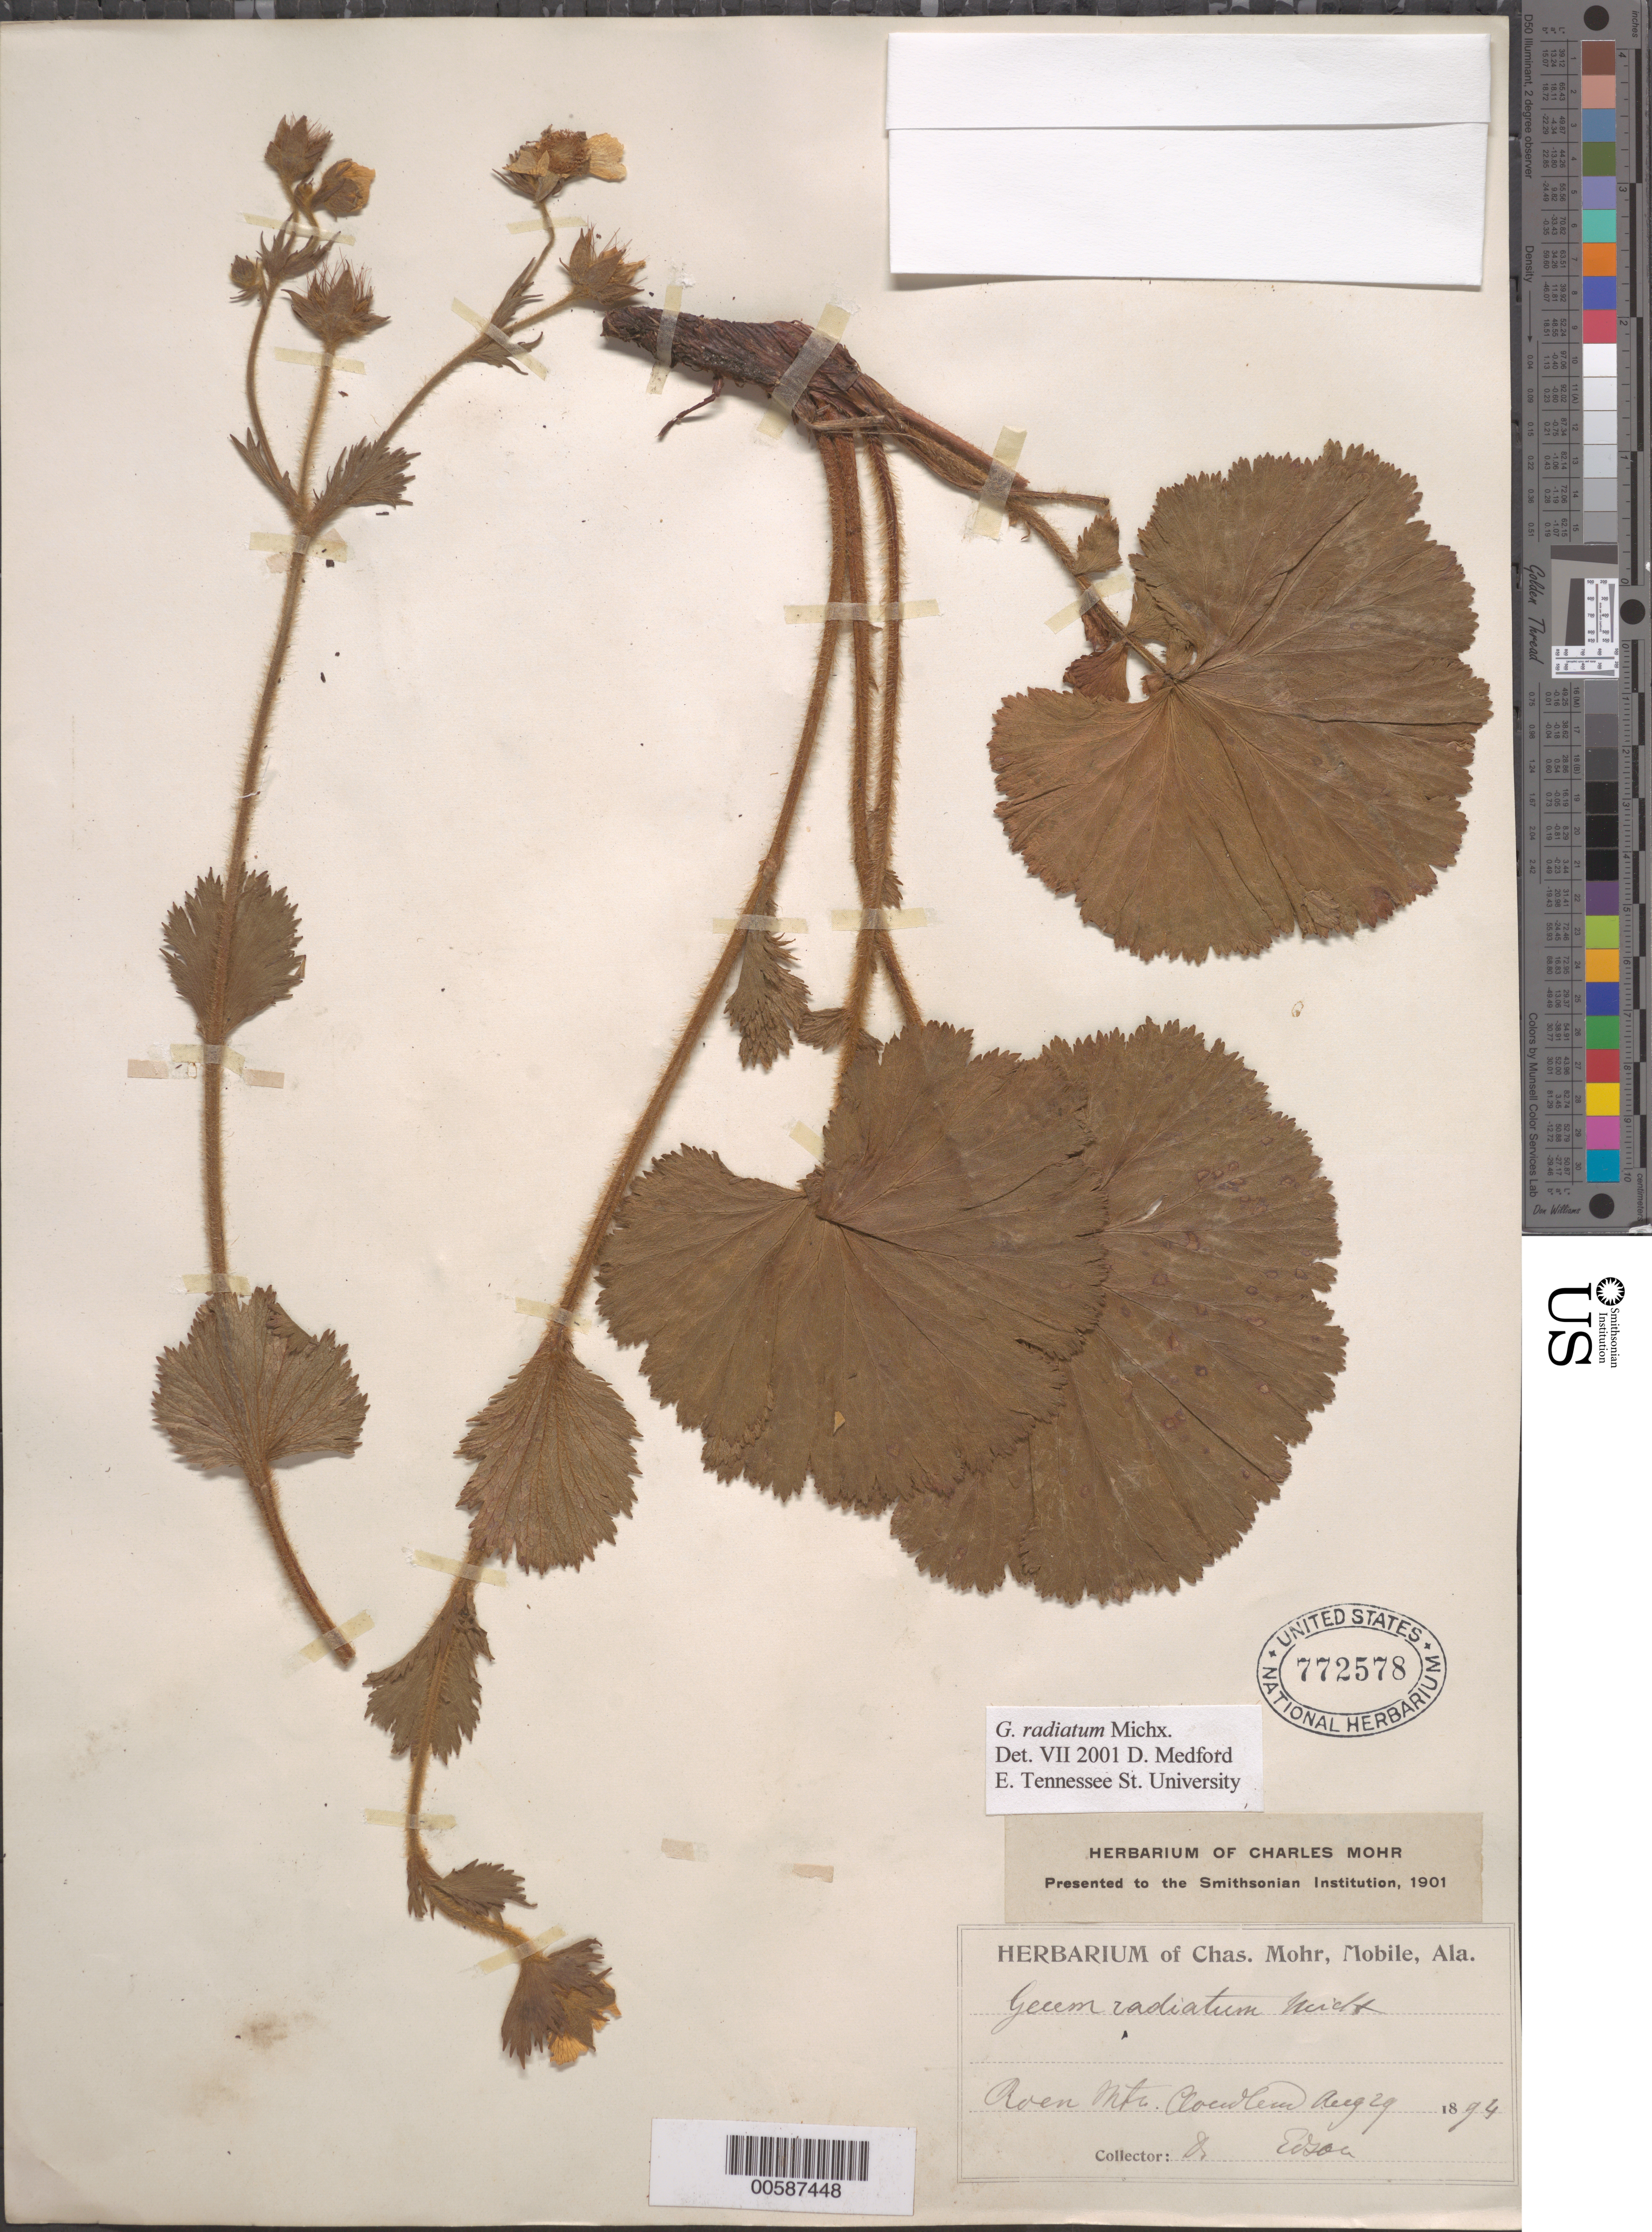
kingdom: Plantae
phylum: Tracheophyta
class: Magnoliopsida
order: Rosales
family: Rosaceae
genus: Geum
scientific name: Geum radiatum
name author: Michx.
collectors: O. Edson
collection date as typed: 29 Aug 1894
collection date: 1894-08-29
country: United States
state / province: North Carolina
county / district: Mitchell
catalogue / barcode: US 772578